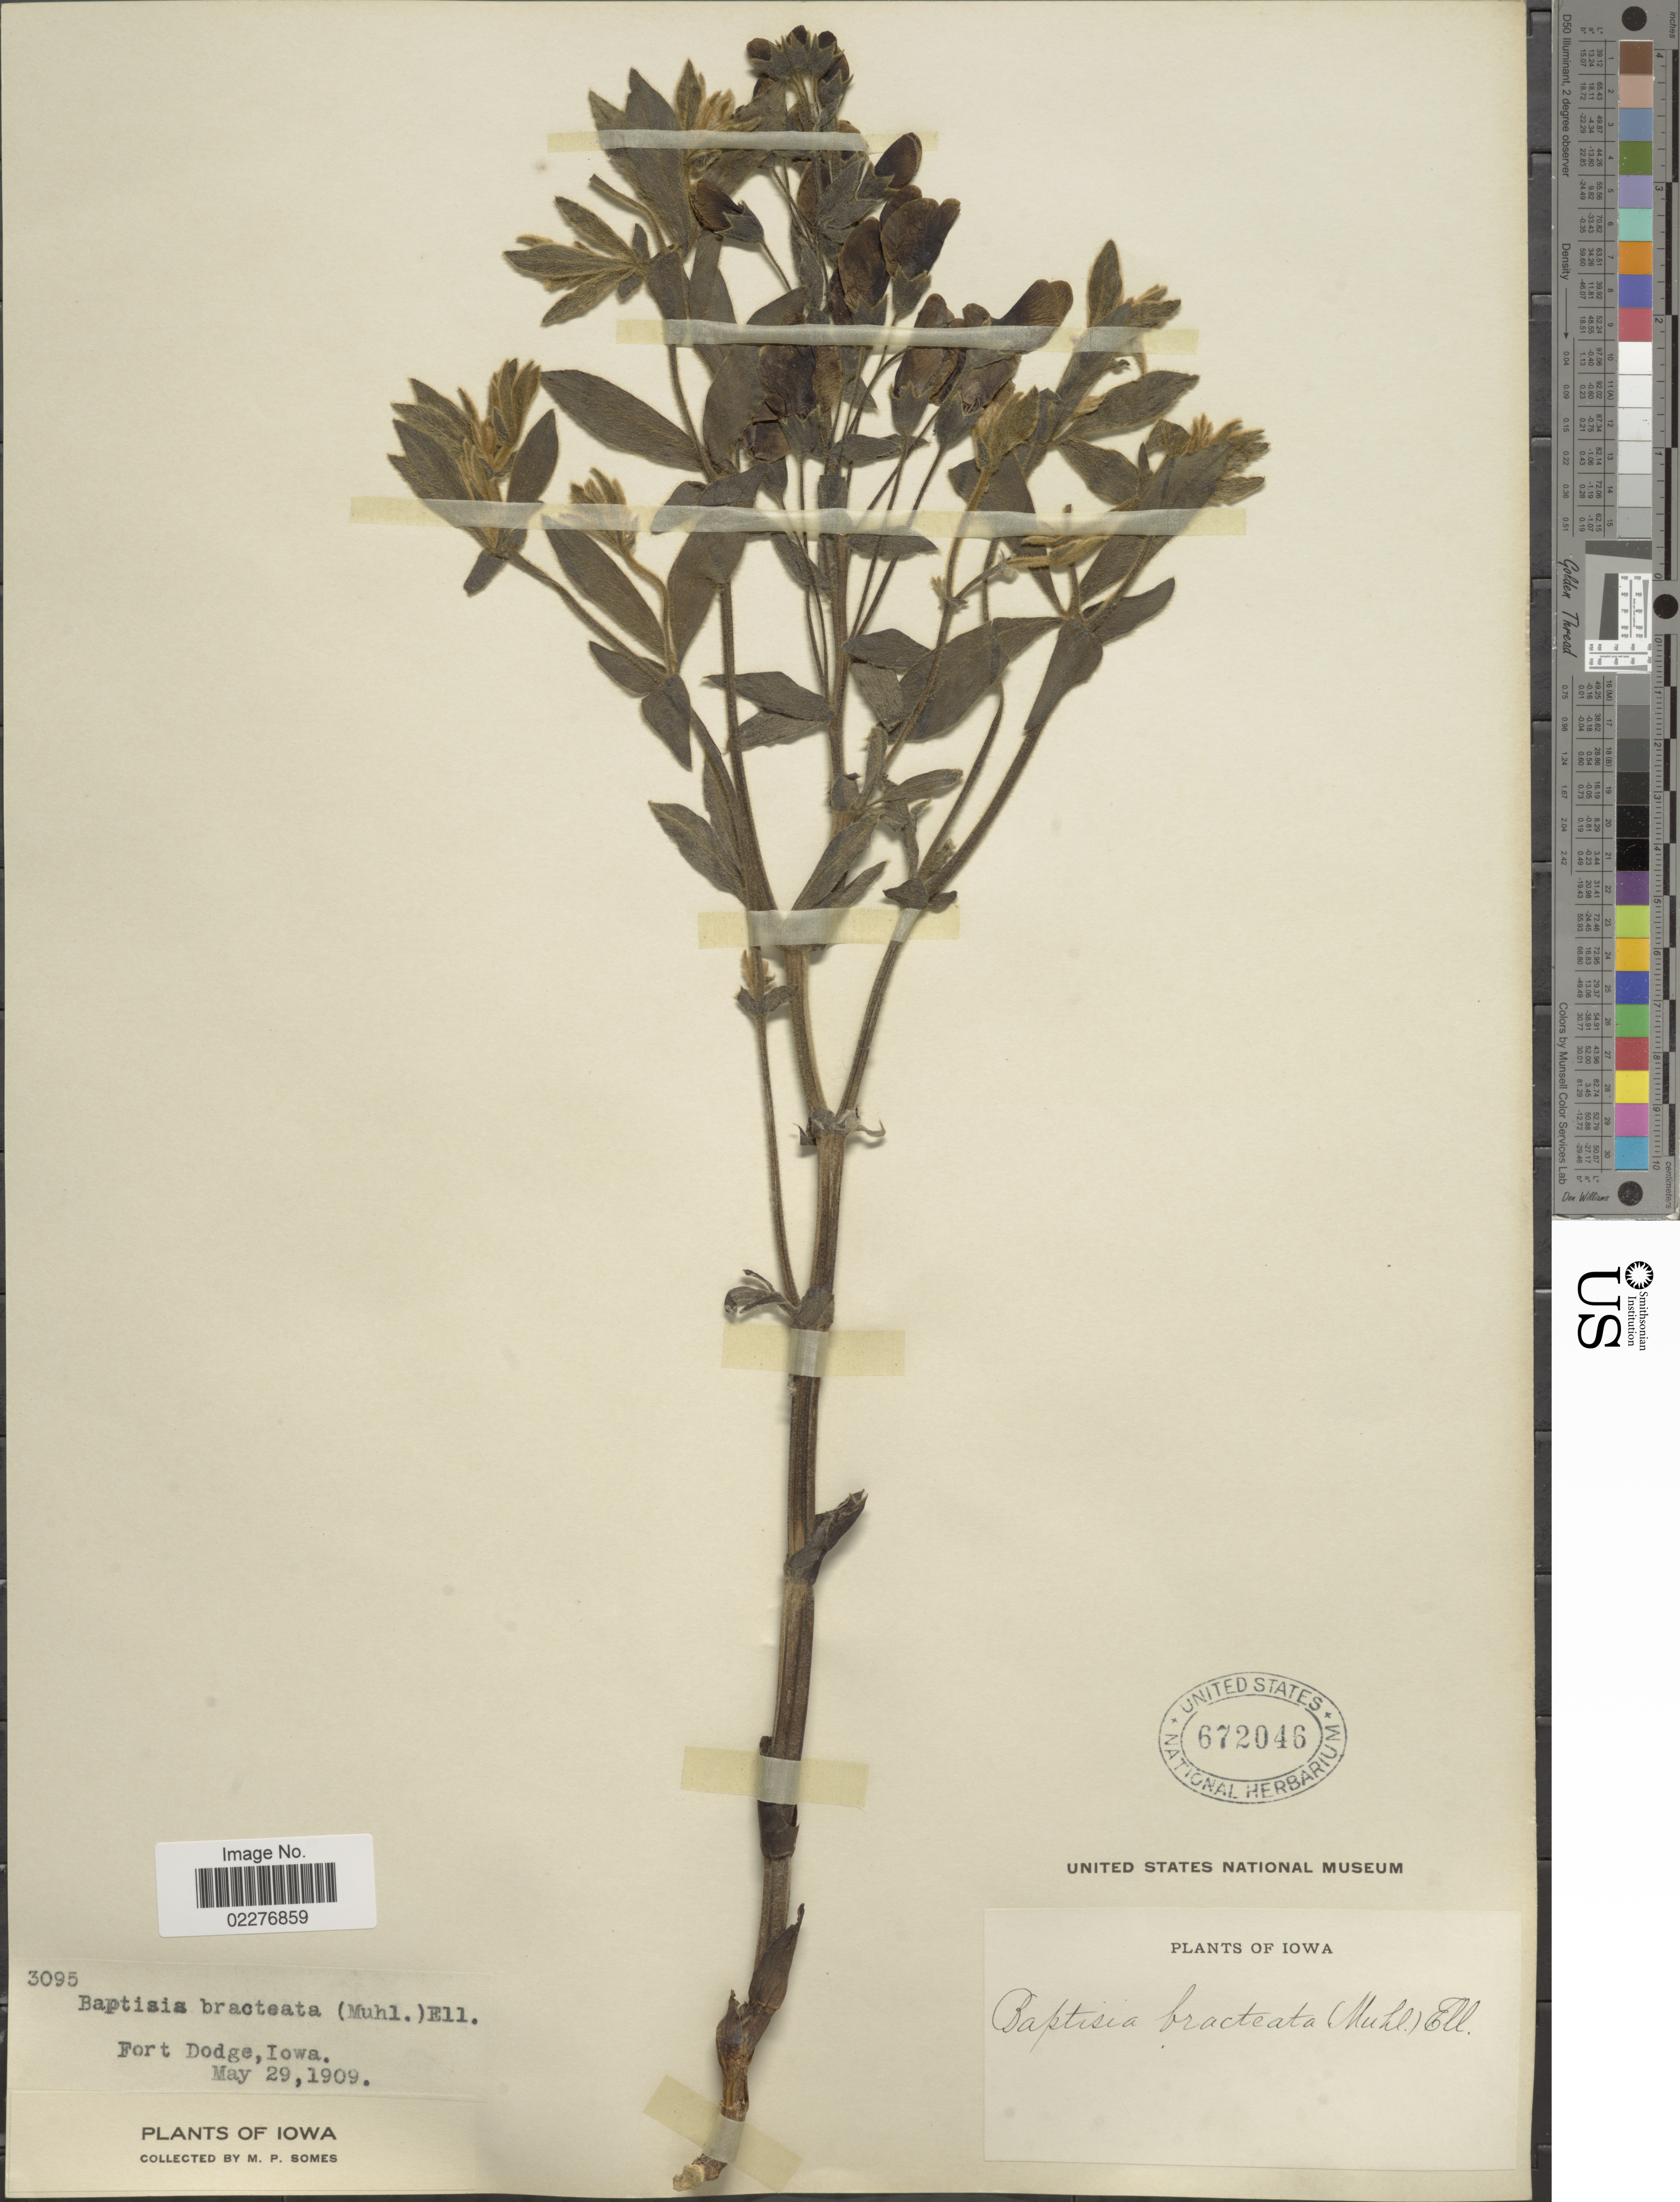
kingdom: Plantae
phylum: Tracheophyta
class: Magnoliopsida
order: Fabales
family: Fabaceae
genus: Baptisia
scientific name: Baptisia leucophaea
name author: Nutt.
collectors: M. Somes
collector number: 3095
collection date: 1909-05-29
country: United States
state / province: Iowa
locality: Fort Dodge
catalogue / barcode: US 672046